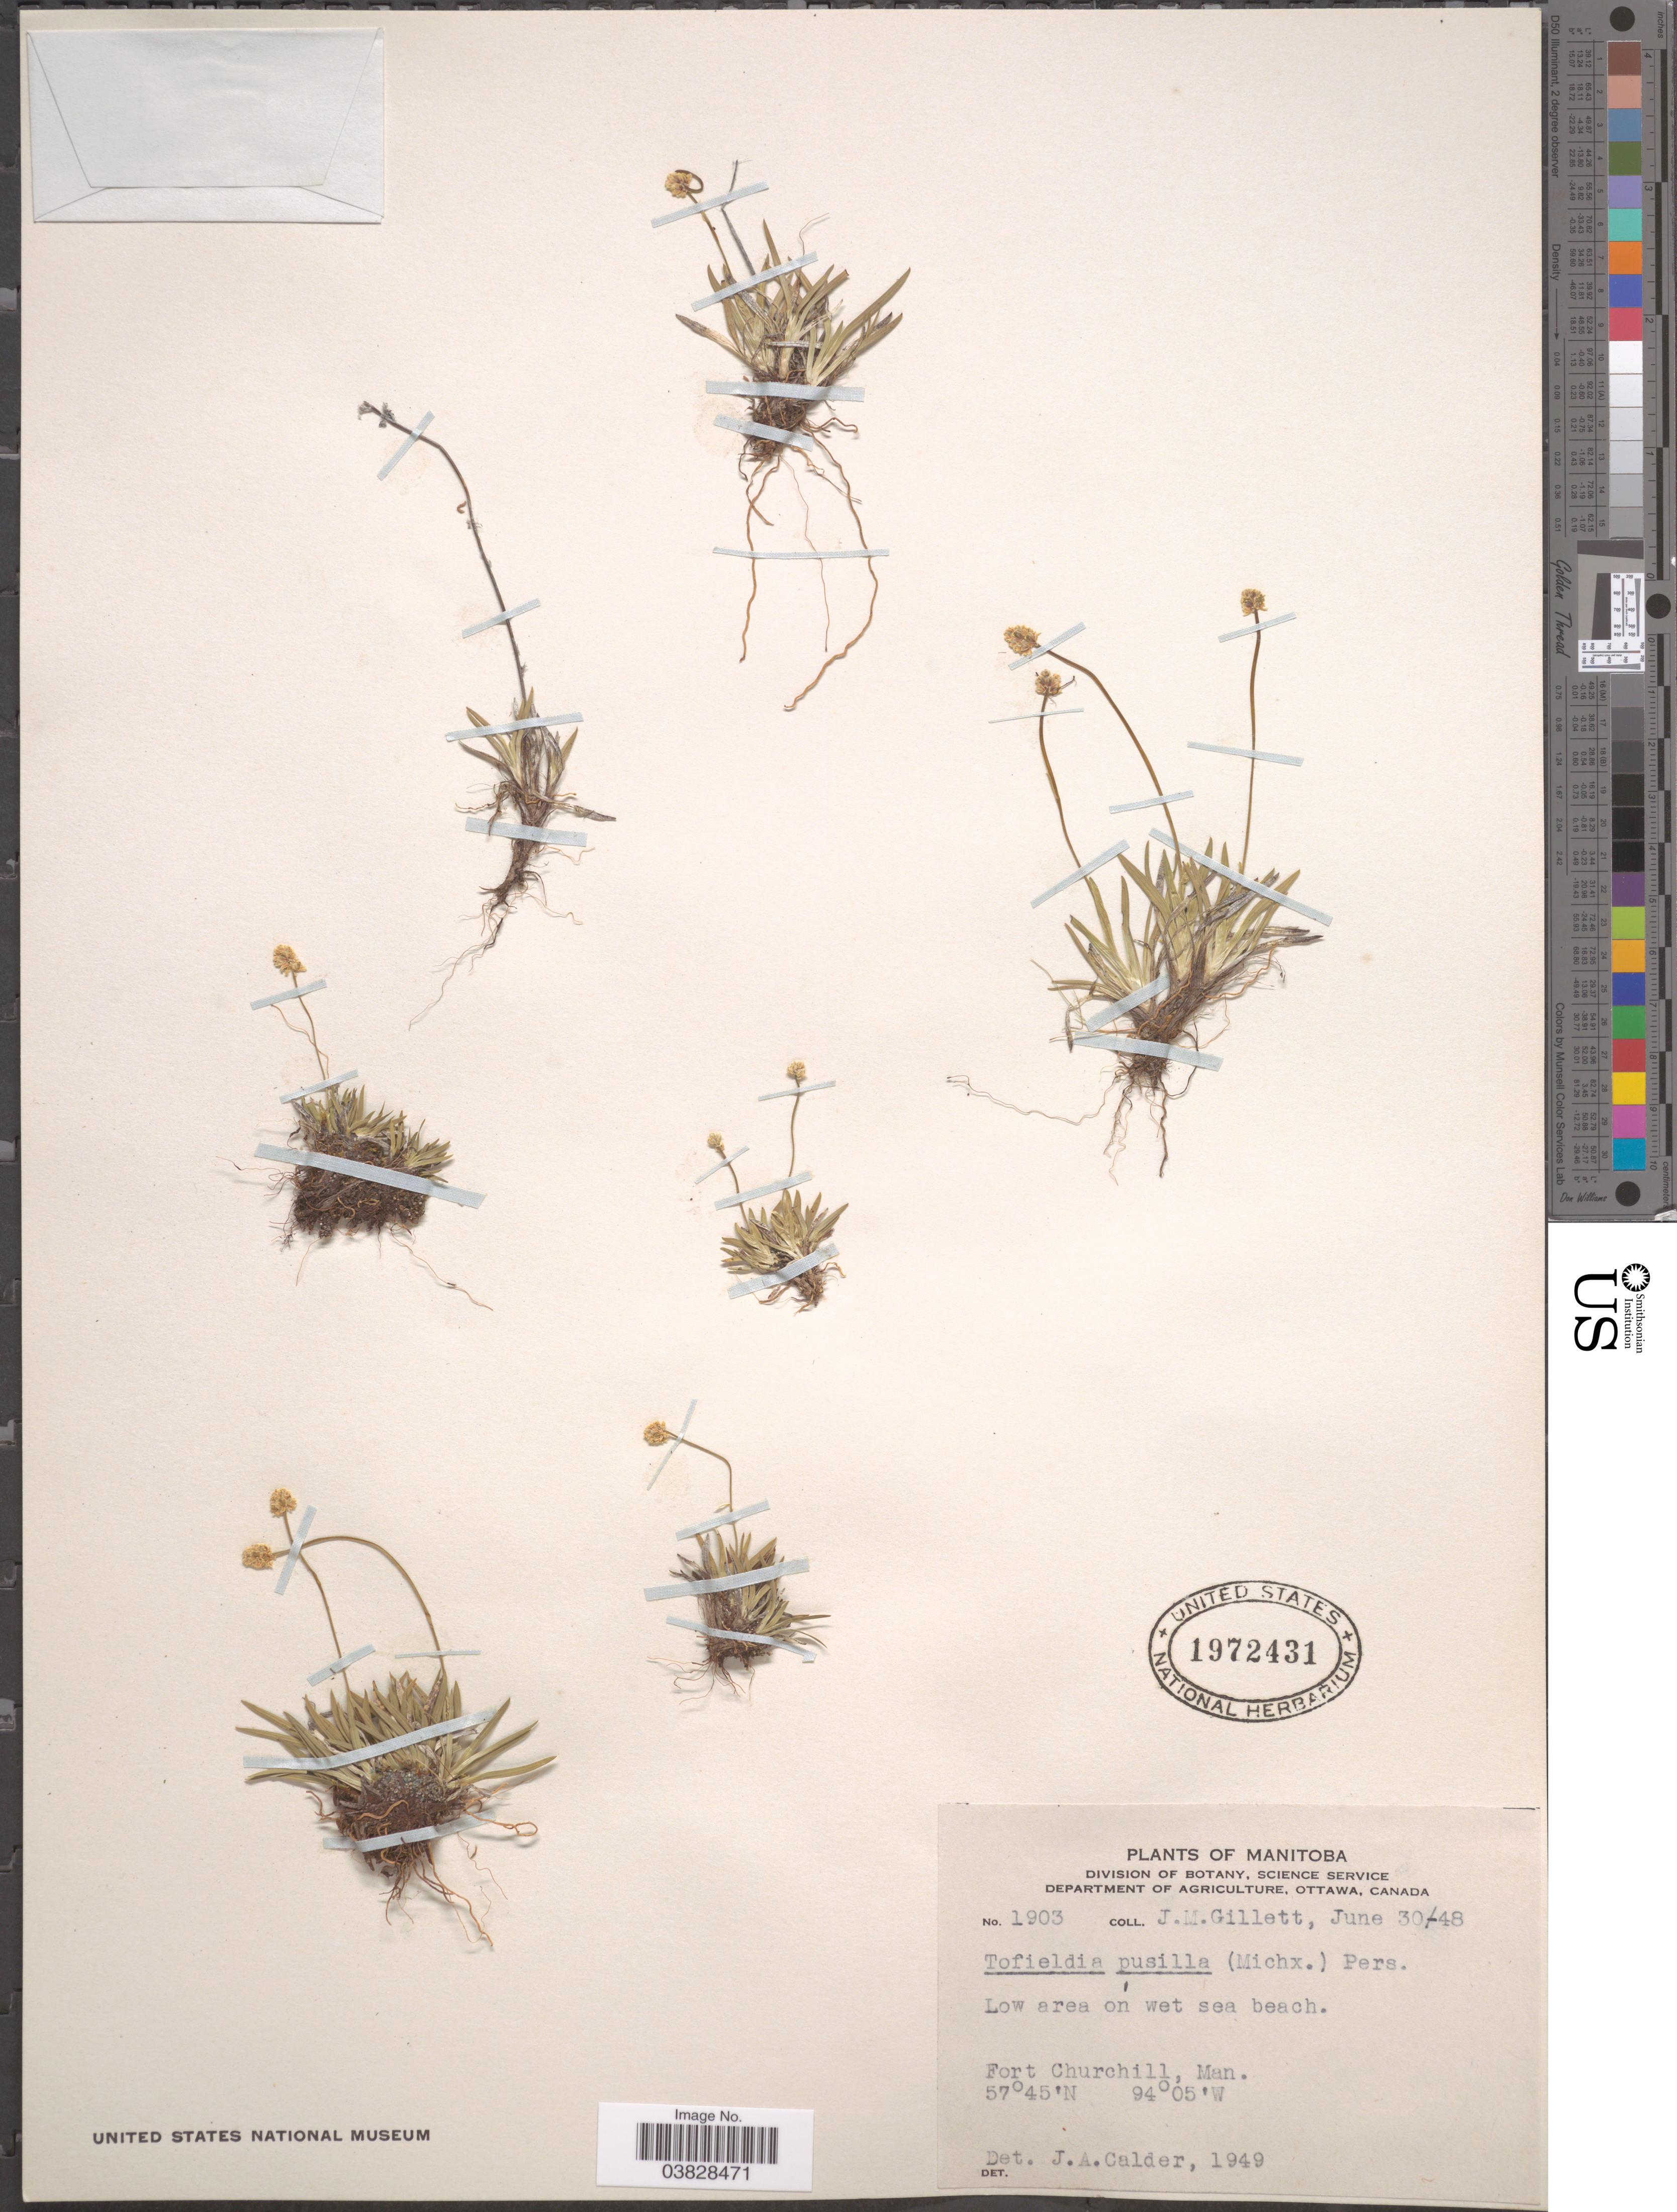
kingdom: Plantae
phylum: Tracheophyta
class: Liliopsida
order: Alismatales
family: Tofieldiaceae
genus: Tofieldia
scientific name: Tofieldia pusilla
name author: (Michx.) Pers.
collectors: J. M. Gillett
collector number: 1903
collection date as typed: Transcribed d/m/y: 30/6/48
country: Canada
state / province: Manitoba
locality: Fort Churchill.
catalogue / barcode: US 1972431